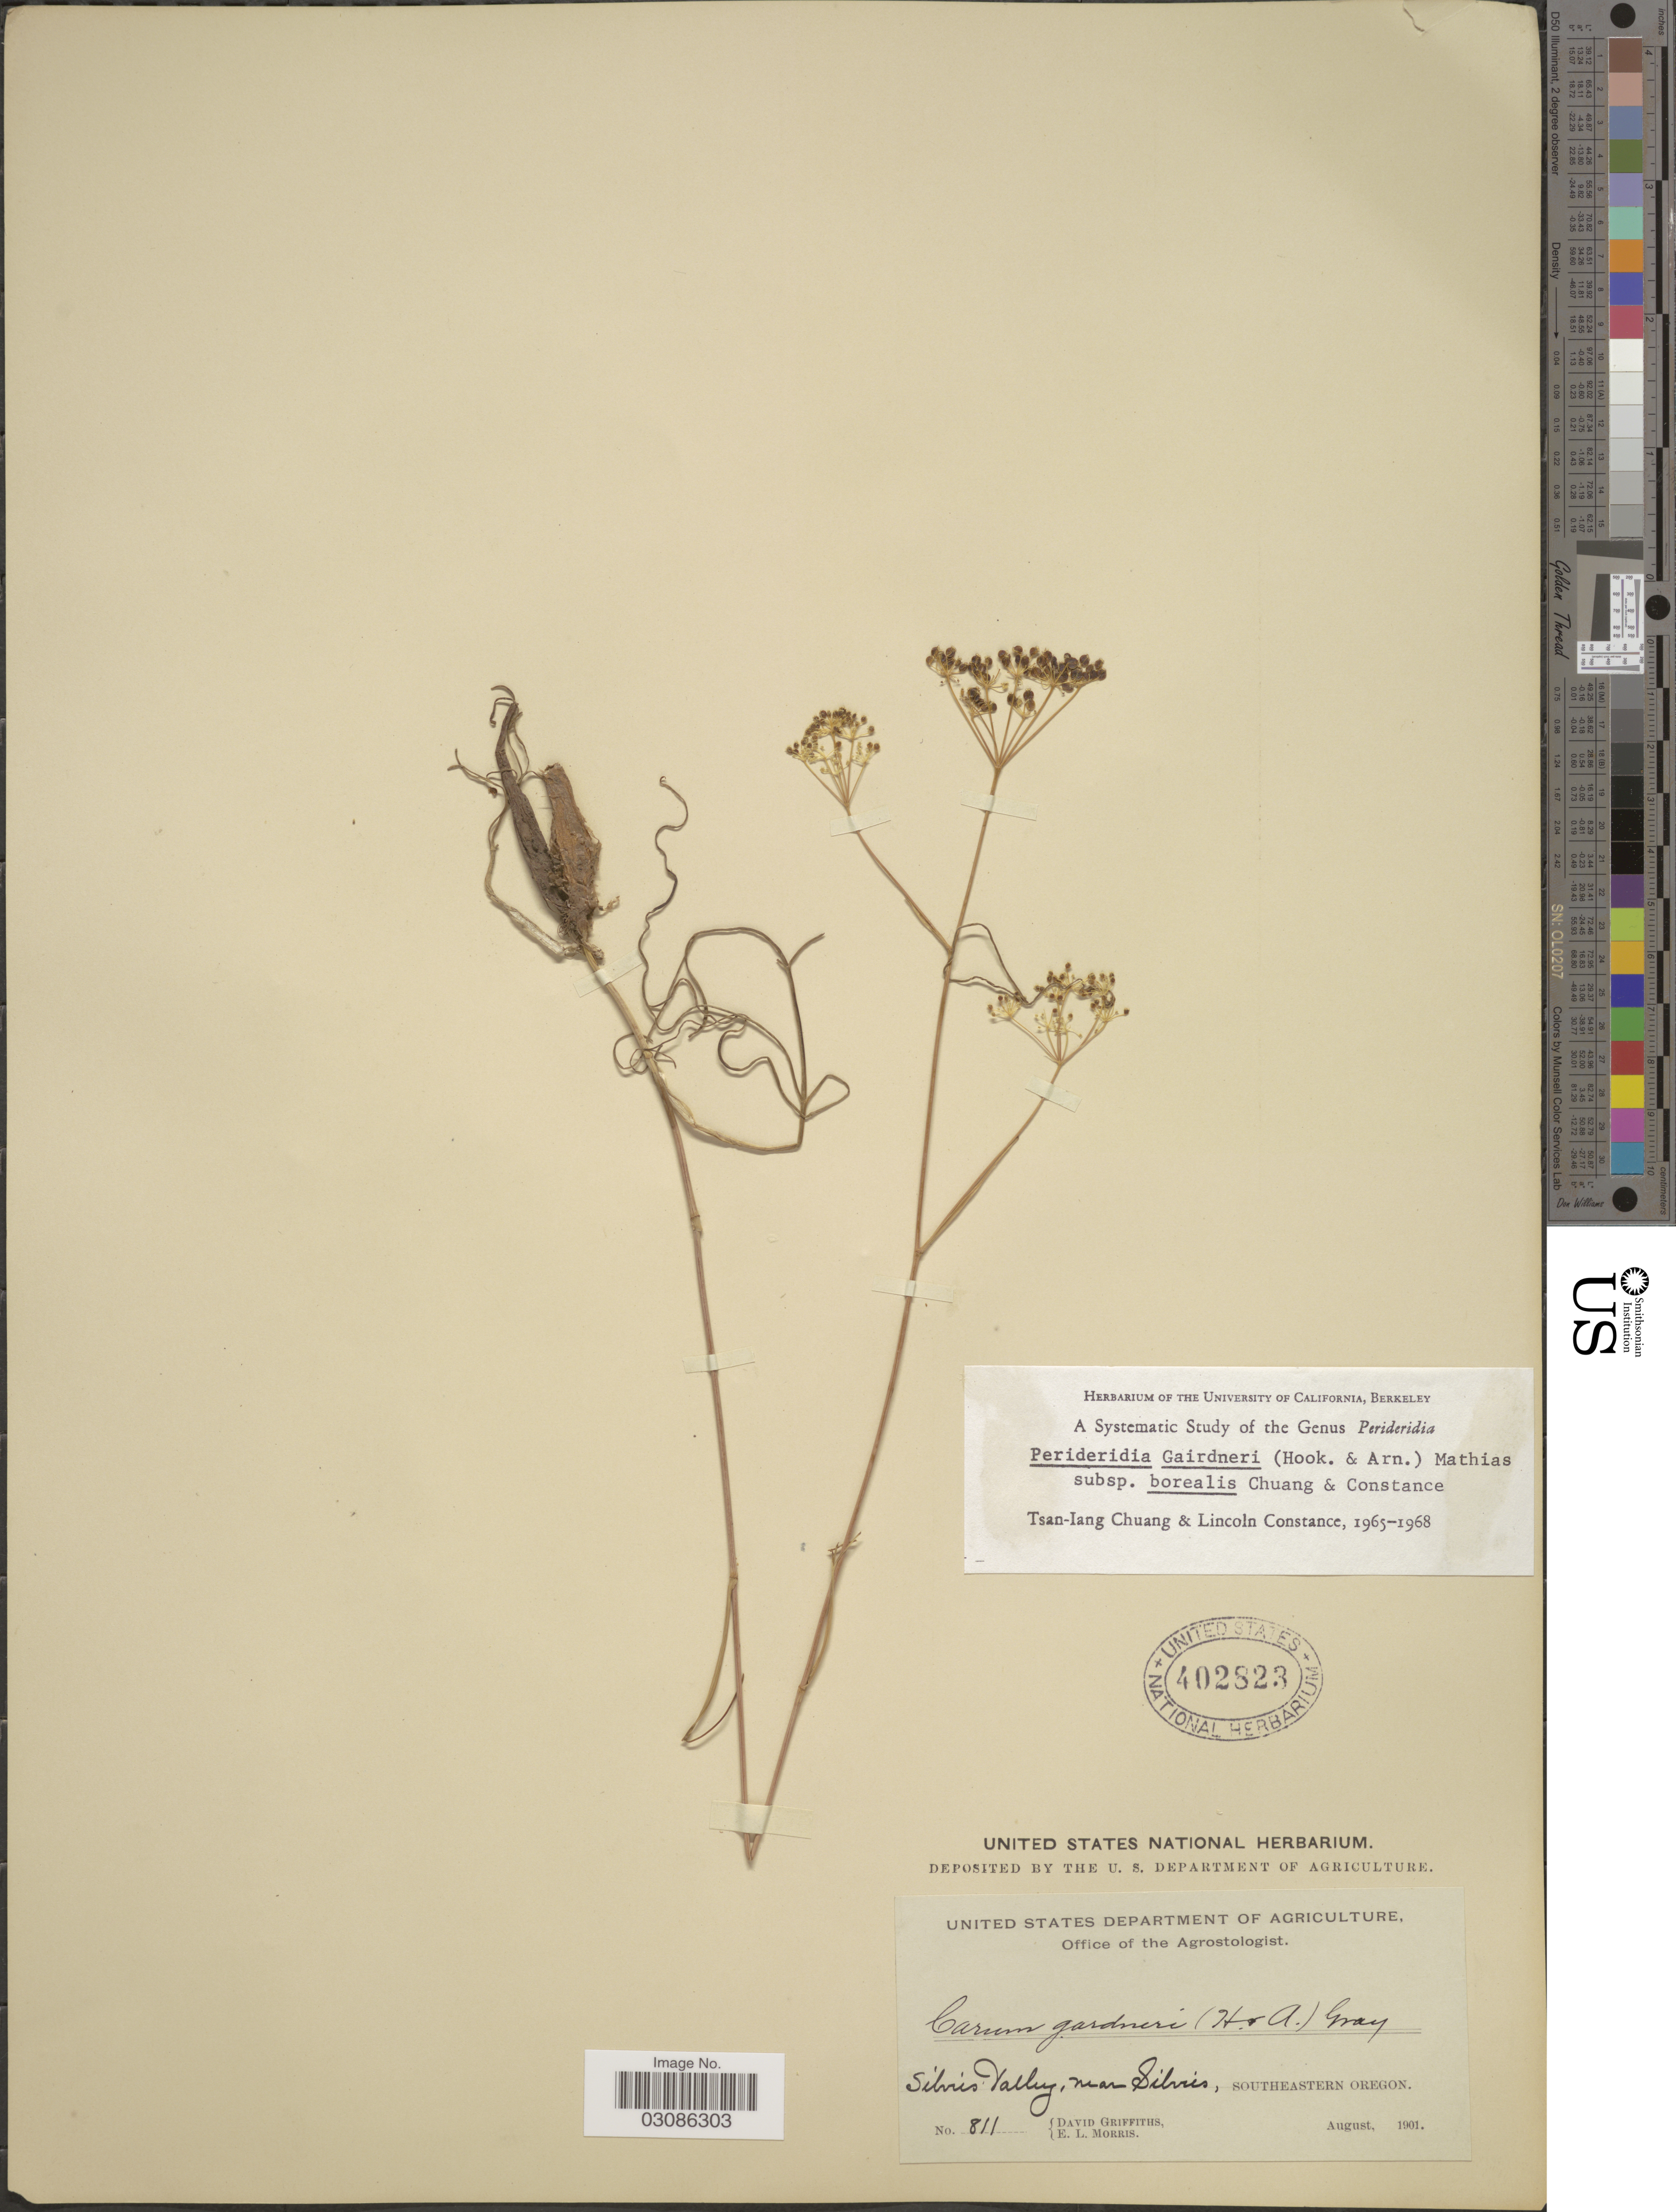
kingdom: Plantae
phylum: Tracheophyta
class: Magnoliopsida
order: Apiales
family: Apiaceae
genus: Perideridia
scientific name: Perideridia gairdneri subsp. borealis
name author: T.I. Chuang & Constance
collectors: D. Griffiths & E. Morris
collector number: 811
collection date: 1901-08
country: United States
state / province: Oregon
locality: Silvies Valley, near Silvies, Southeastern Oregon.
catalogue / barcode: US 402823